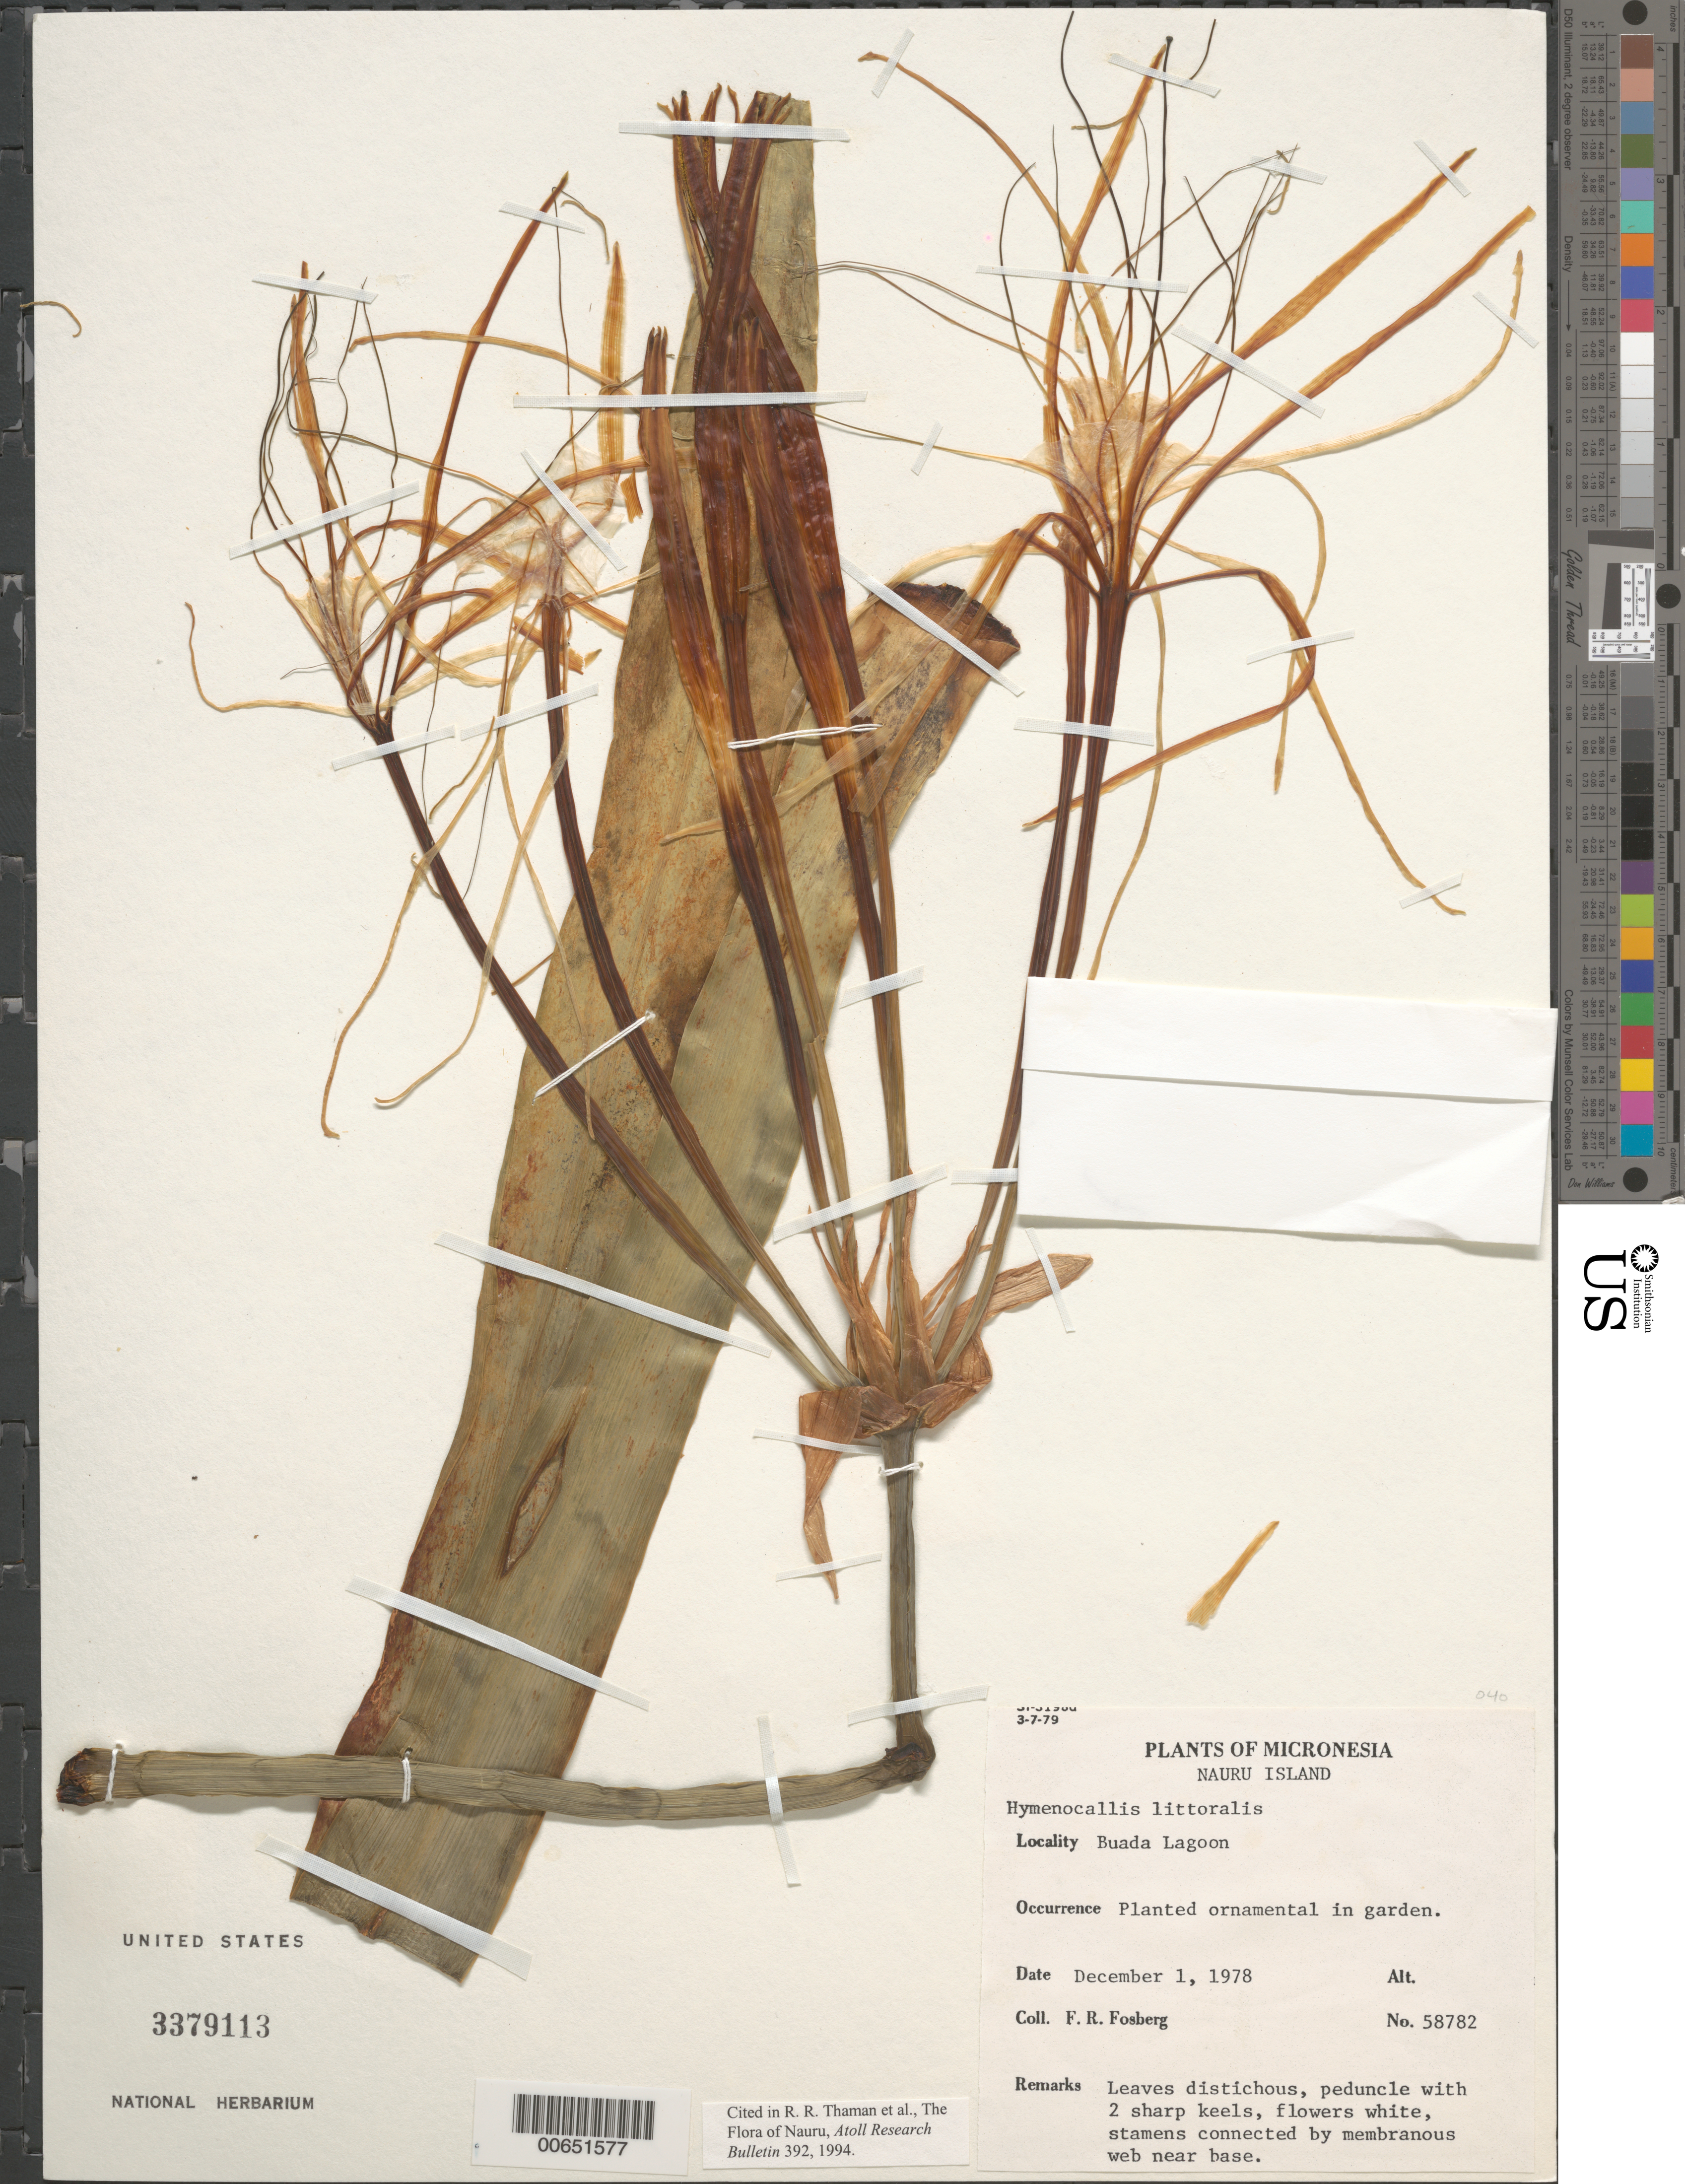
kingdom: Plantae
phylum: Tracheophyta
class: Liliopsida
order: Asparagales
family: Amaryllidaceae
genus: Hymenocallis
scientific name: Hymenocallis littoralis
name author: (Jacq.) Salisb.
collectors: F. R. Fosberg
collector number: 58782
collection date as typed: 01 Dec 1978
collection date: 1978-12-01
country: Nauru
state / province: Buada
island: Nauru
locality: Buada lagoon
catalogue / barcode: US 3379113